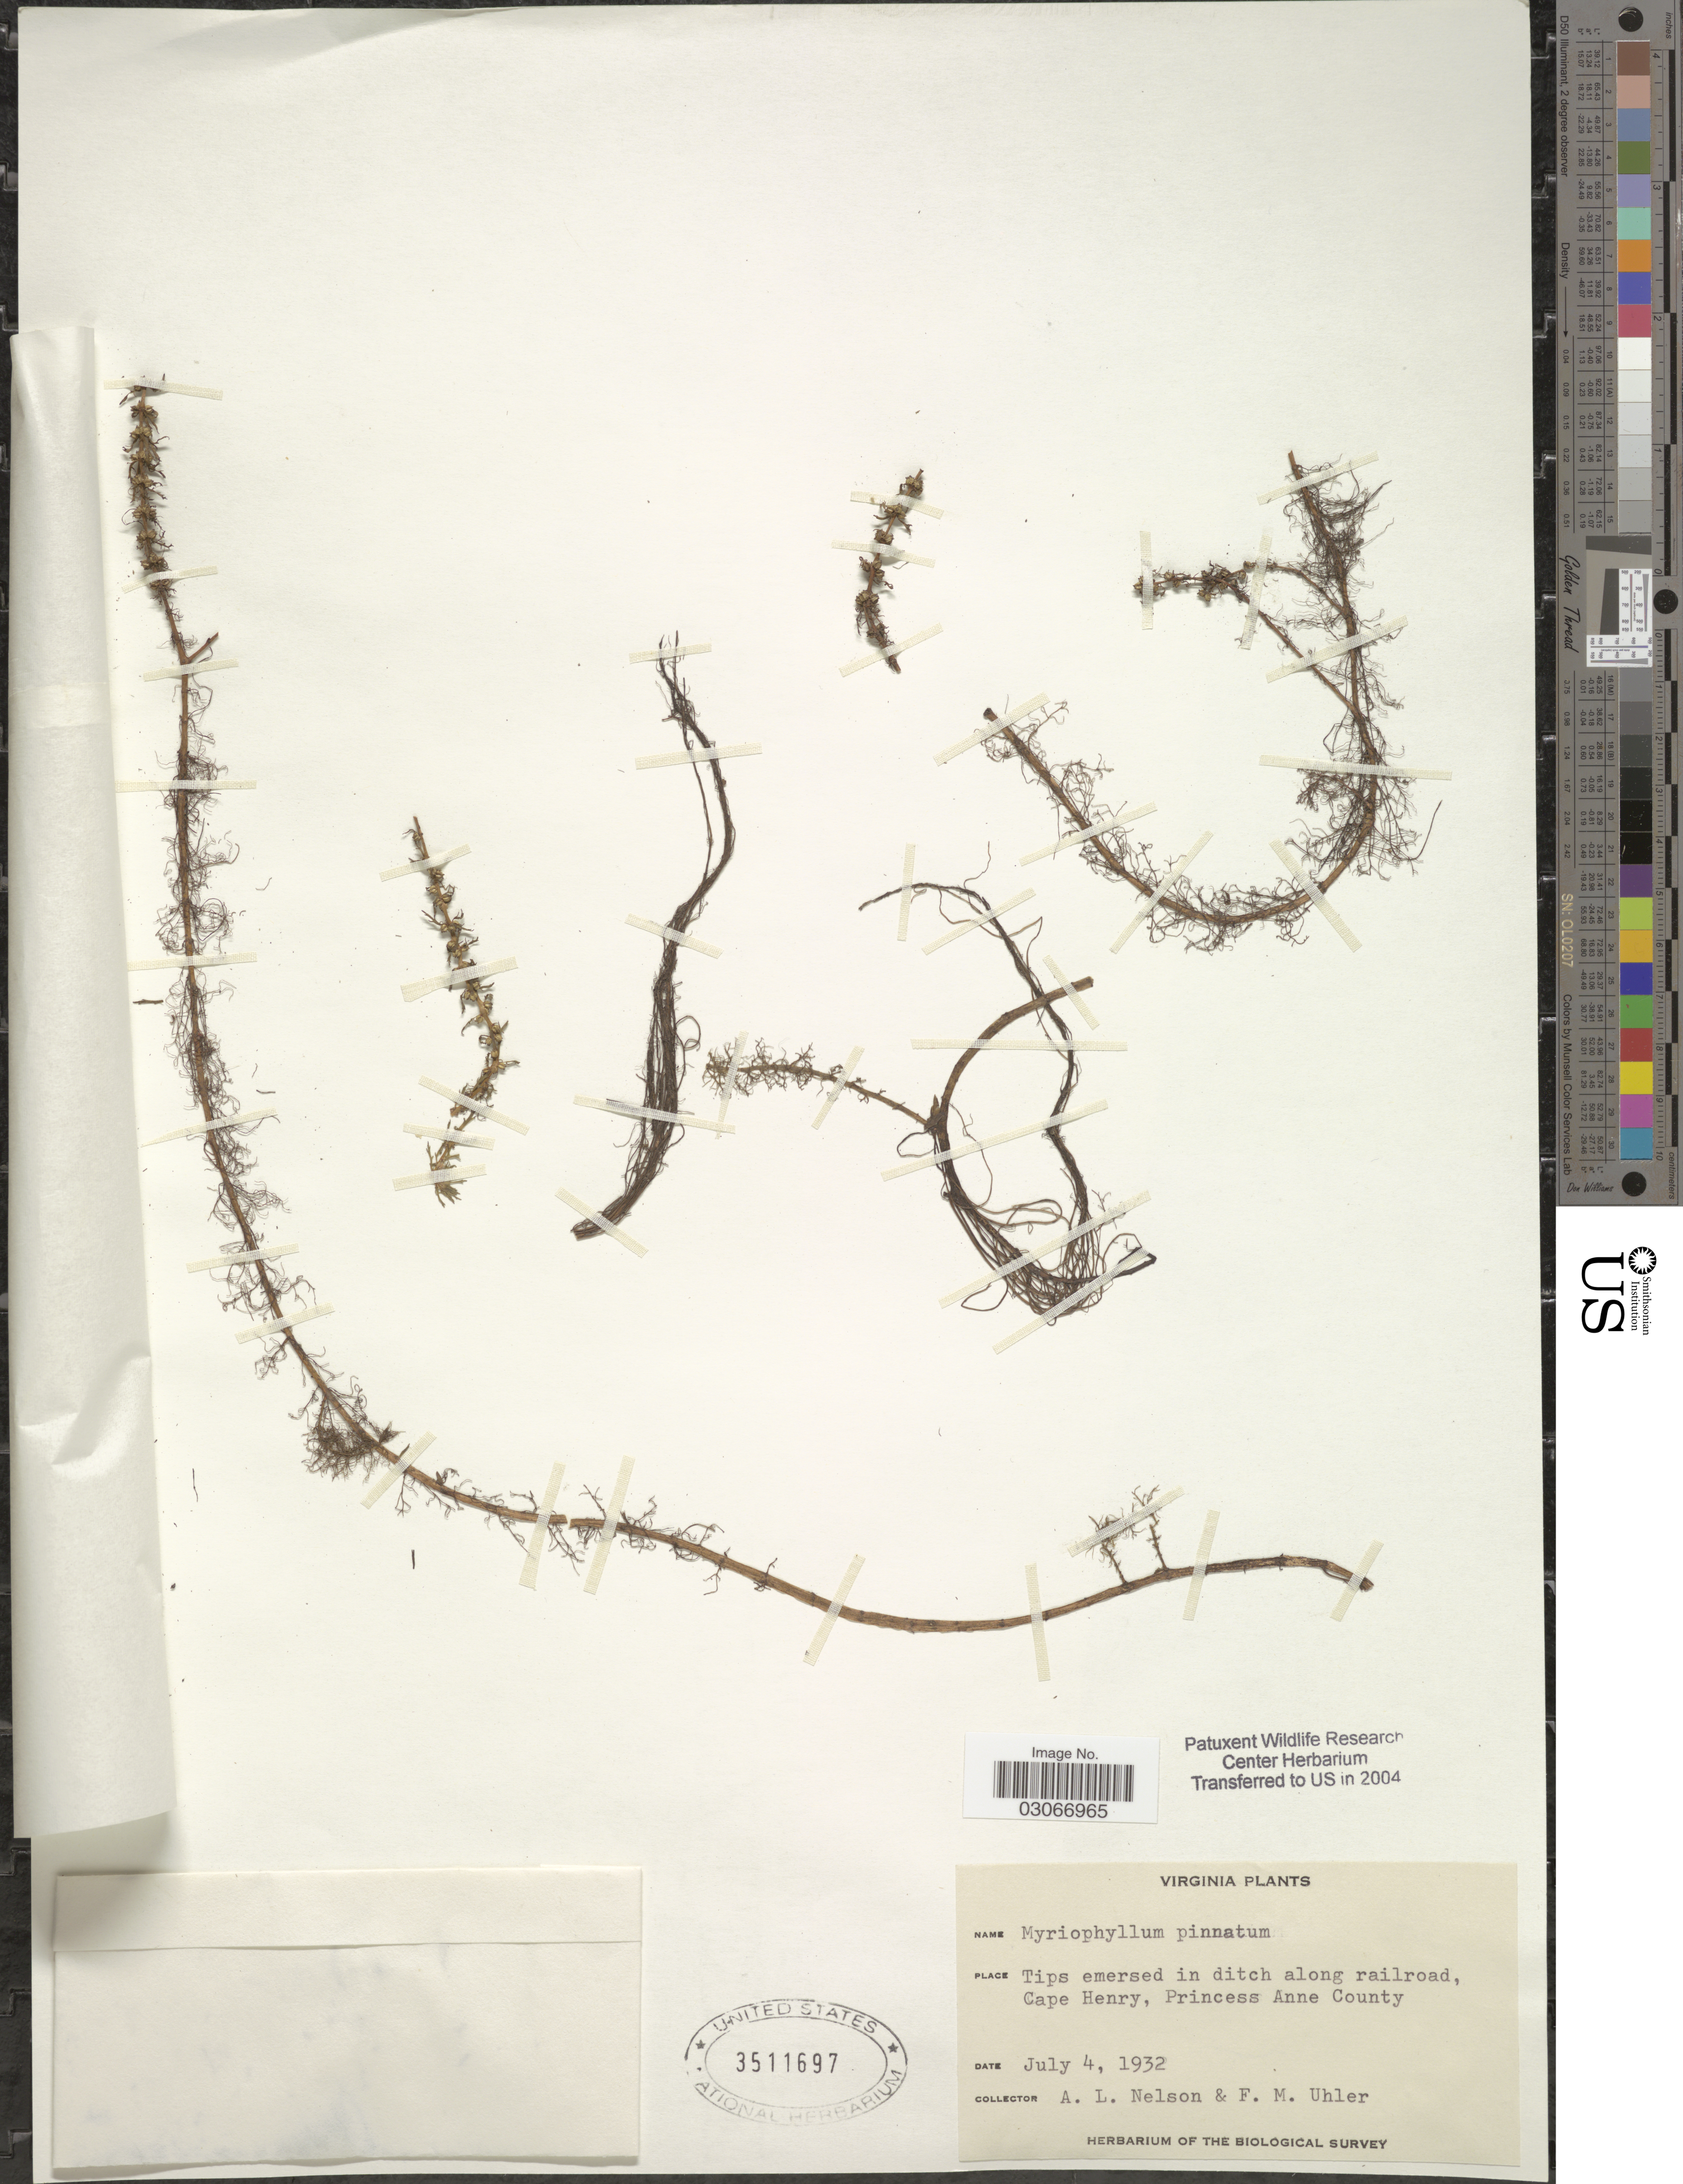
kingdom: Plantae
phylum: Tracheophyta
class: Magnoliopsida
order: Saxifragales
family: Haloragaceae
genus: Myriophyllum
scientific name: Myriophyllum pinnatum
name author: (Walter) Britton, Stearns & Poggenb.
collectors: A. L. Nelson & F. M. Uhler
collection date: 1932-07-04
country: United States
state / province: Virginia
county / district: City of Virginia Beach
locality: Cape Henry, Princess Anne County.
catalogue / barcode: US 3511697